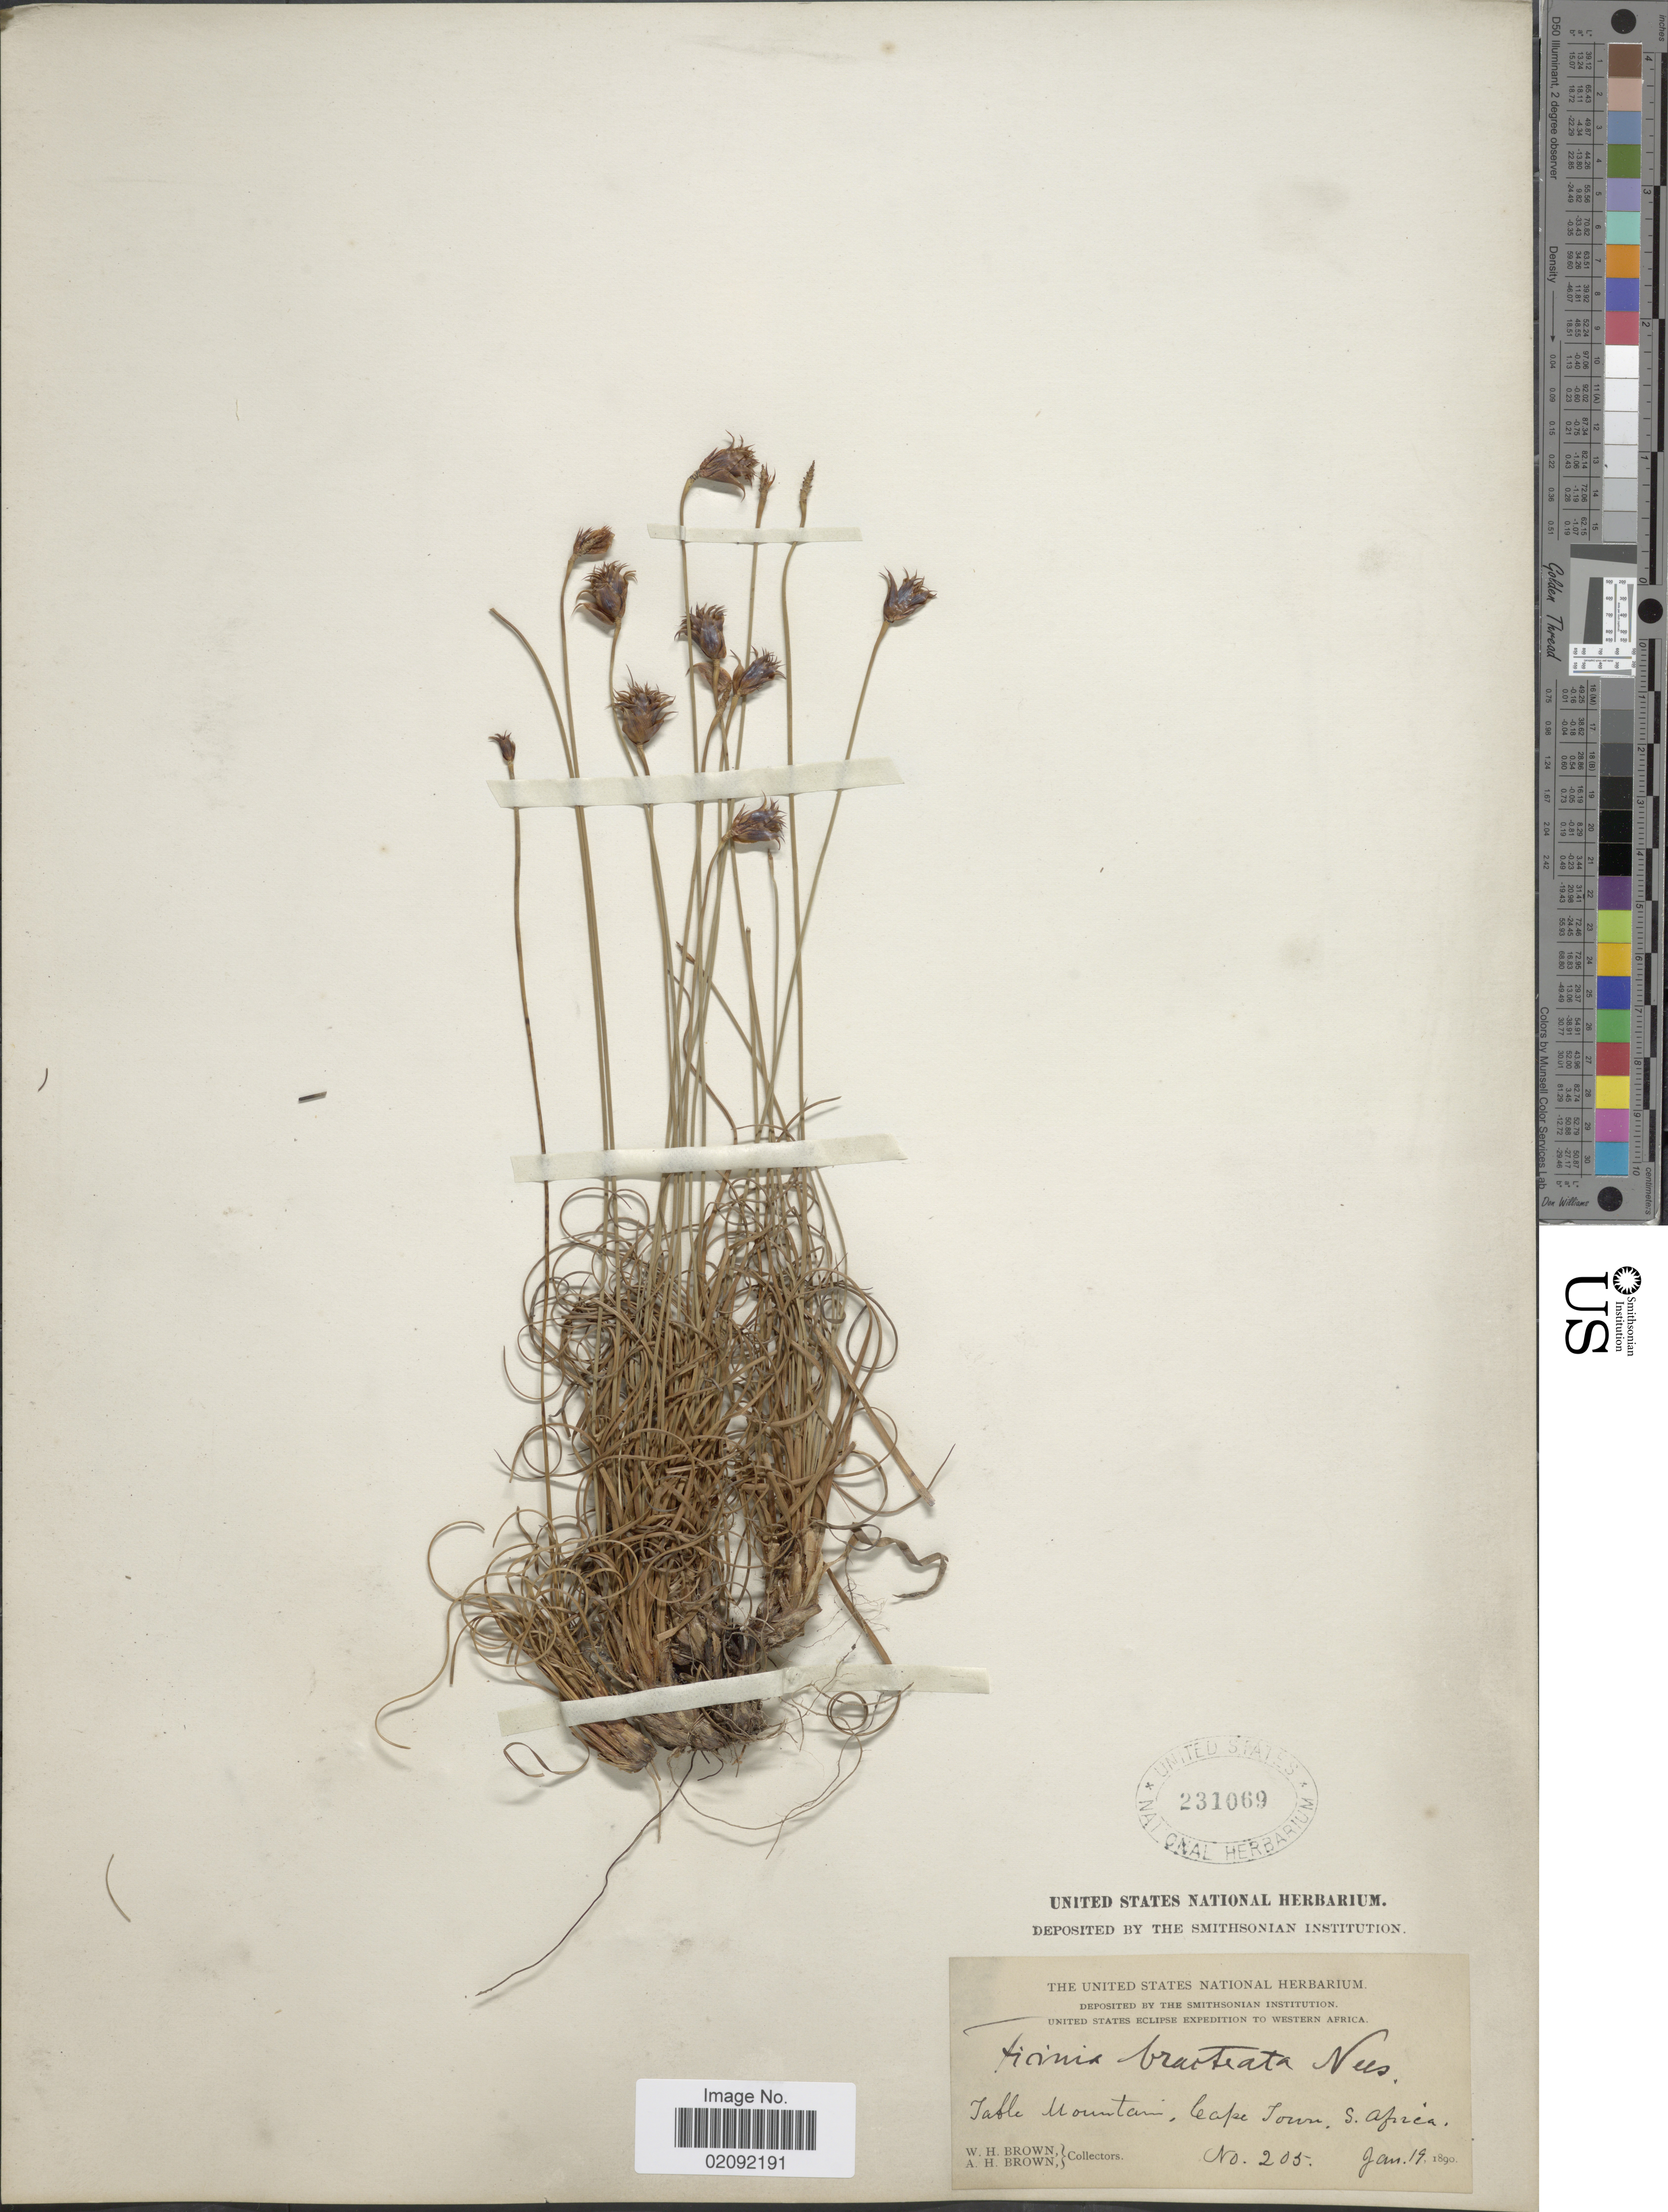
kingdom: Plantae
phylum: Tracheophyta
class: Liliopsida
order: Poales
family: Cyperaceae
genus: Ficinia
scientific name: Ficinia nigrescens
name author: (Schrad.) J. Raynal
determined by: Strong, Mark T., (BOT), Smithsonian Institution - National Museum of Natural History (UNITED STATES)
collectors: W. H. Brown & A. H. Brown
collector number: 205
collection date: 1890-01-19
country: South Africa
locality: Table Mountain, Cape Town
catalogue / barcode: US 231069